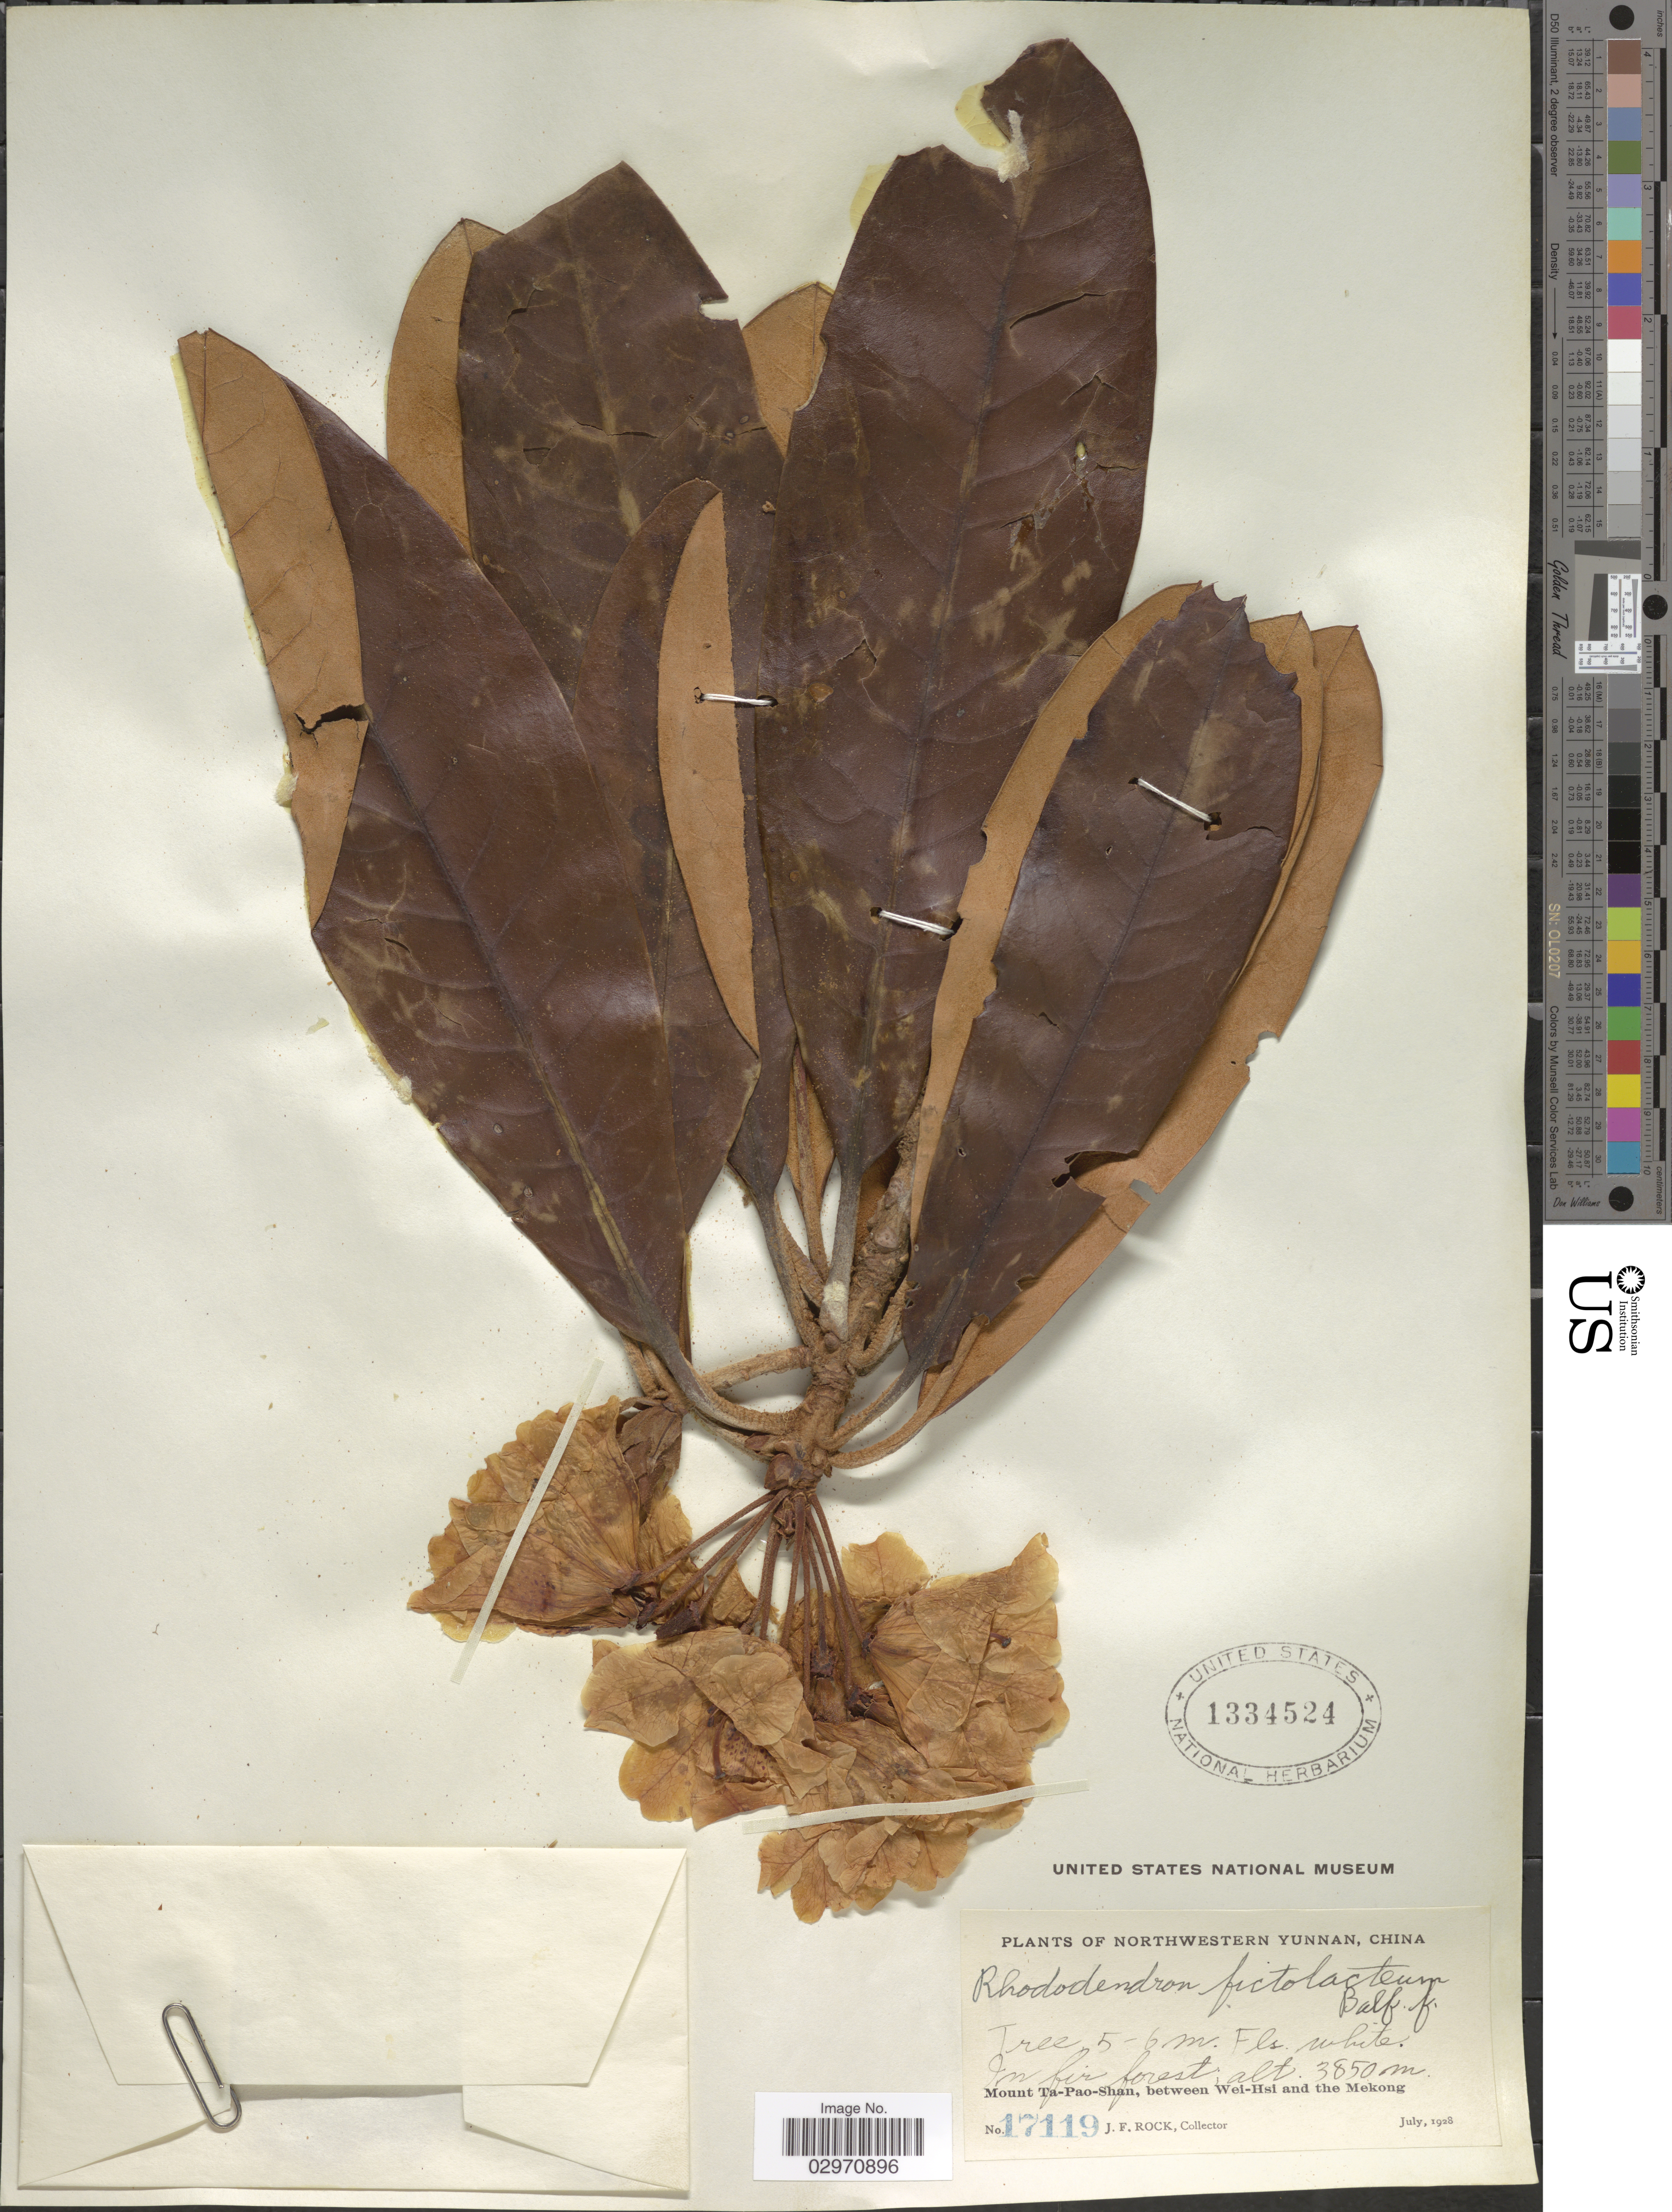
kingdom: Plantae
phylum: Tracheophyta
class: Magnoliopsida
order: Ericales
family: Ericaceae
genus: Rhododendron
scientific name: Rhododendron fictolacteum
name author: Balf. f.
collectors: J. Rock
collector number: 17119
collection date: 1928-07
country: China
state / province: Yunnan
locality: Northwestern Yunnan. In alpine region. Mount Ta-Pao-Shan, between Wei-Hsi and the Mekong.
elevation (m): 3850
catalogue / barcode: US 1334524